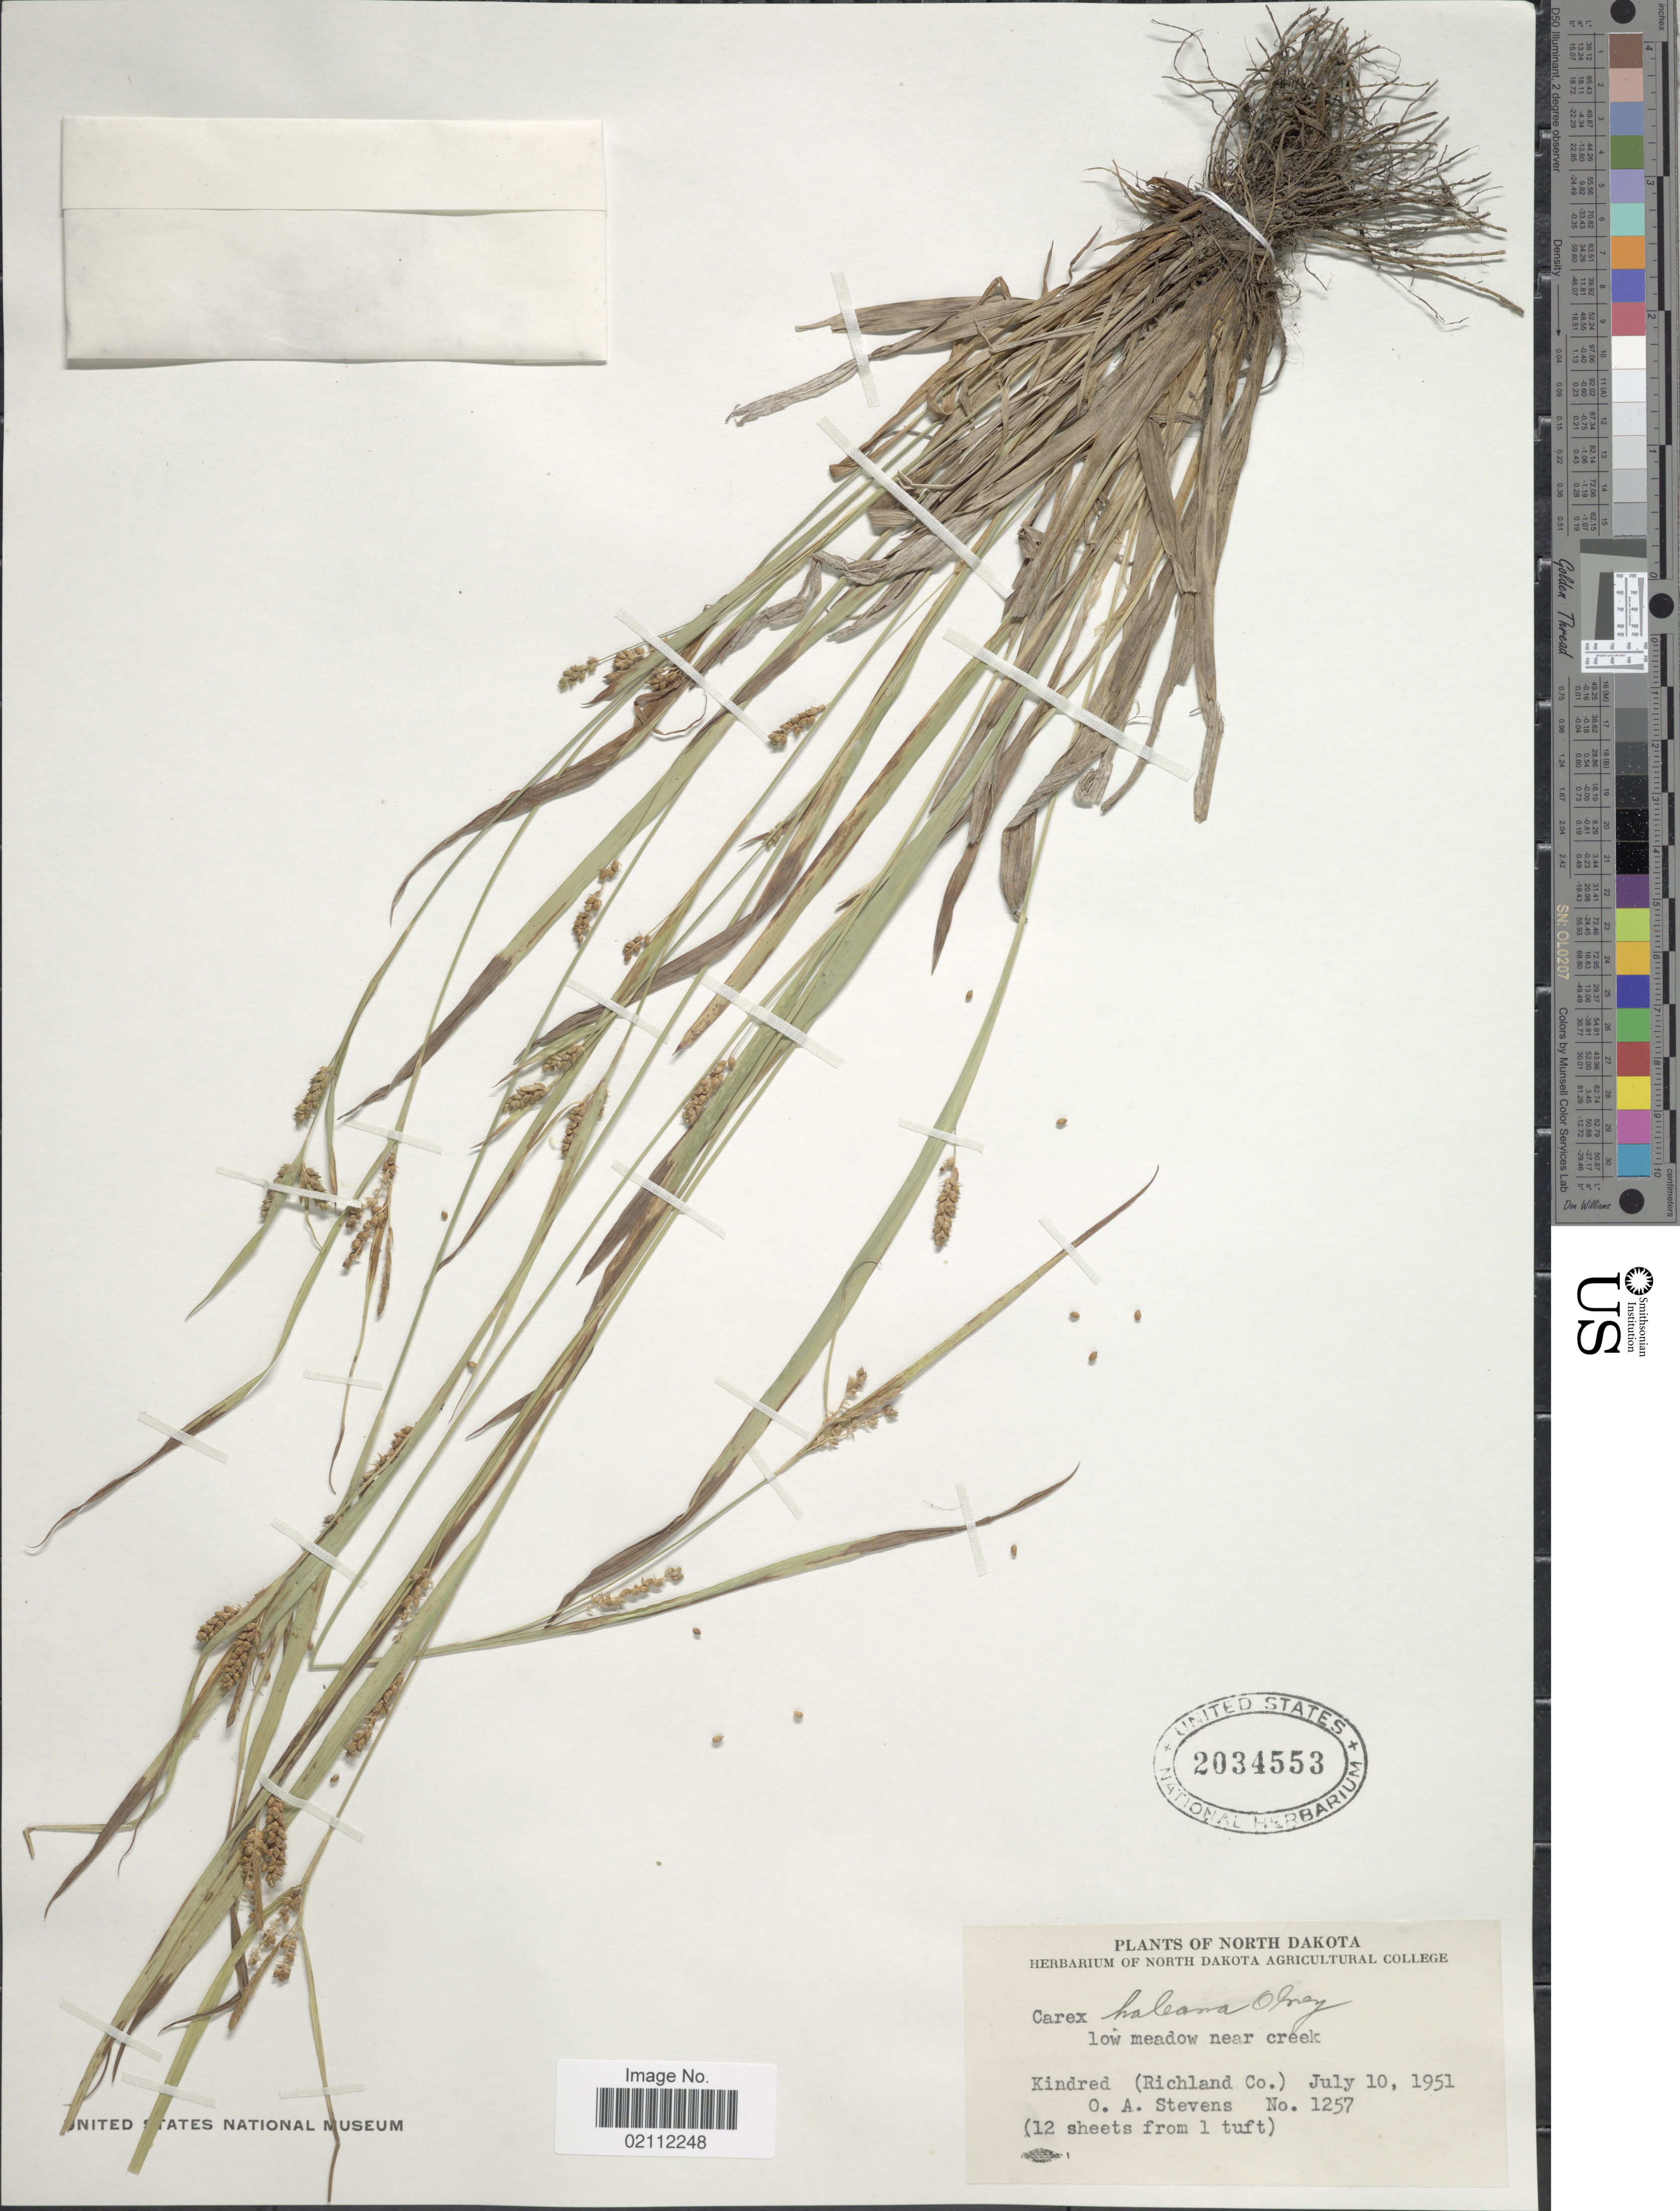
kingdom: Plantae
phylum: Tracheophyta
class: Liliopsida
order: Poales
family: Cyperaceae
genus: Carex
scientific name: Carex granularis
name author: Muhl. ex Willd.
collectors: O. A. Stevens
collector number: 1257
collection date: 1951-07-10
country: United States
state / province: North Dakota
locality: Kindred (Richland Co.)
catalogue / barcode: US 2034553